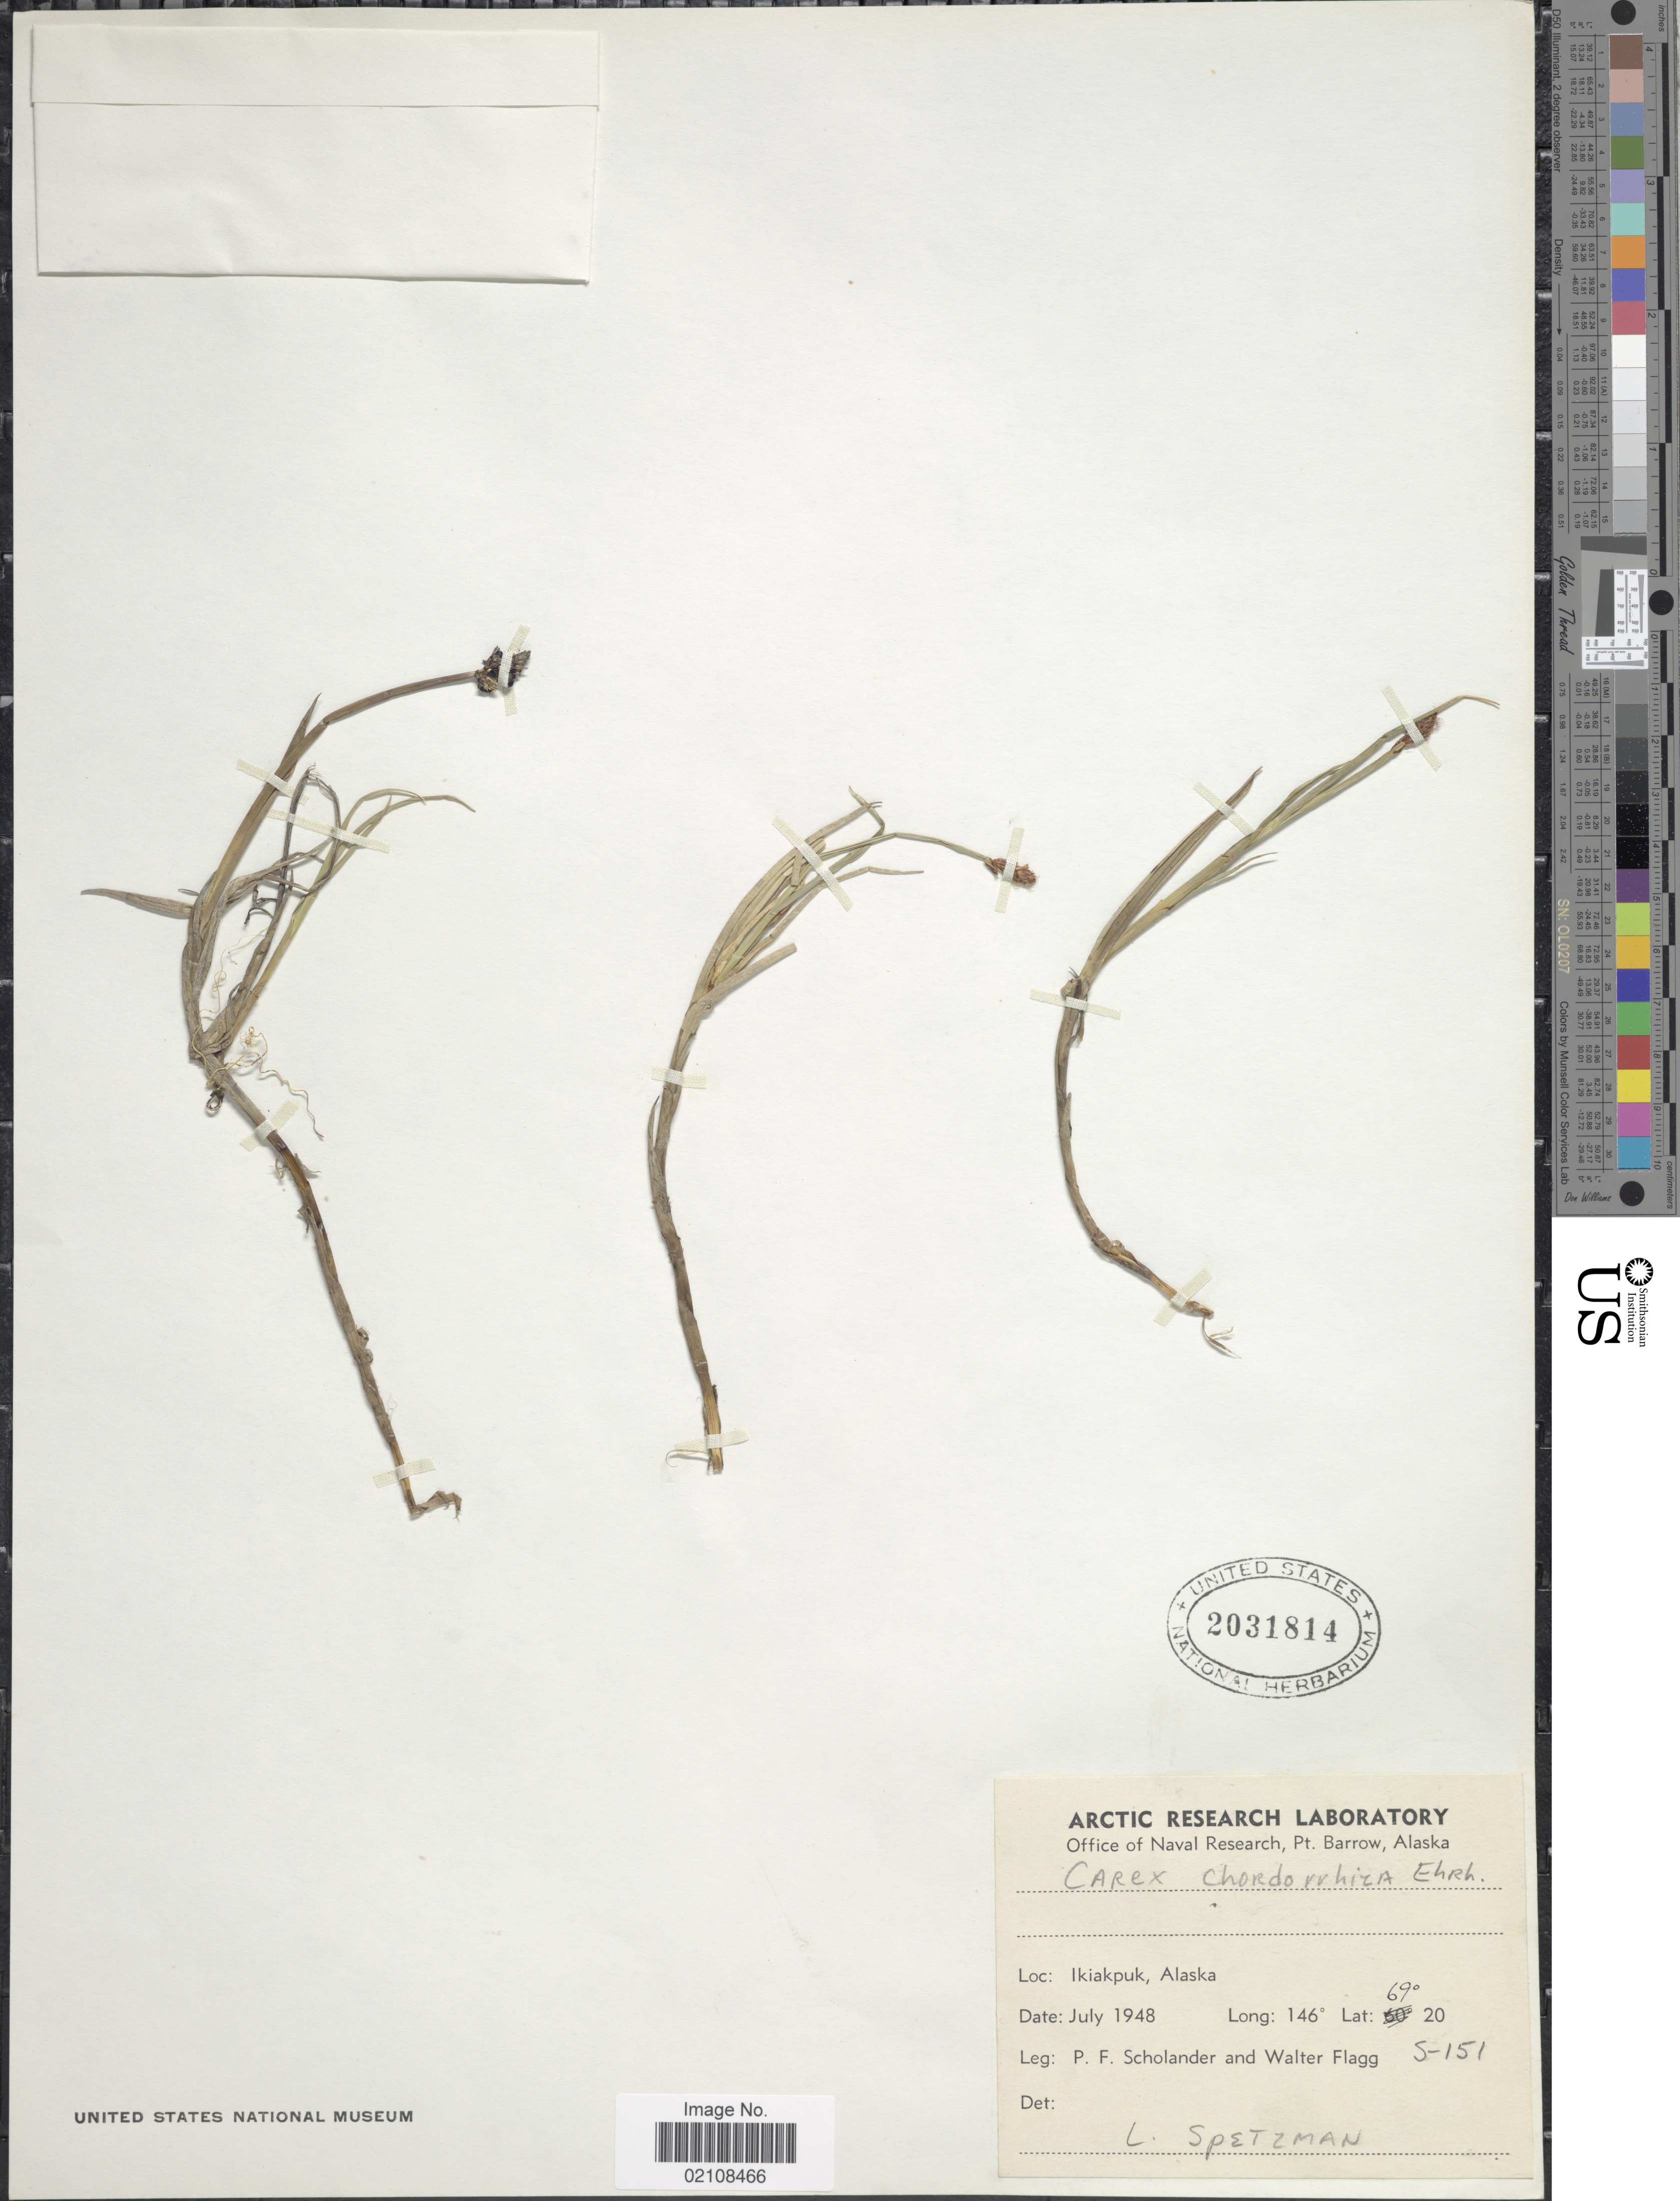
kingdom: Plantae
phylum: Tracheophyta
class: Liliopsida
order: Poales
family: Cyperaceae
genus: Carex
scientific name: Carex chordorrhiza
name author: L. f.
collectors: P. Scholander & W. Flagg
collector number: S-151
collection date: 1948-07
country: United States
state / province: Alaska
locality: Ikiakpuk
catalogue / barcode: US 2031814